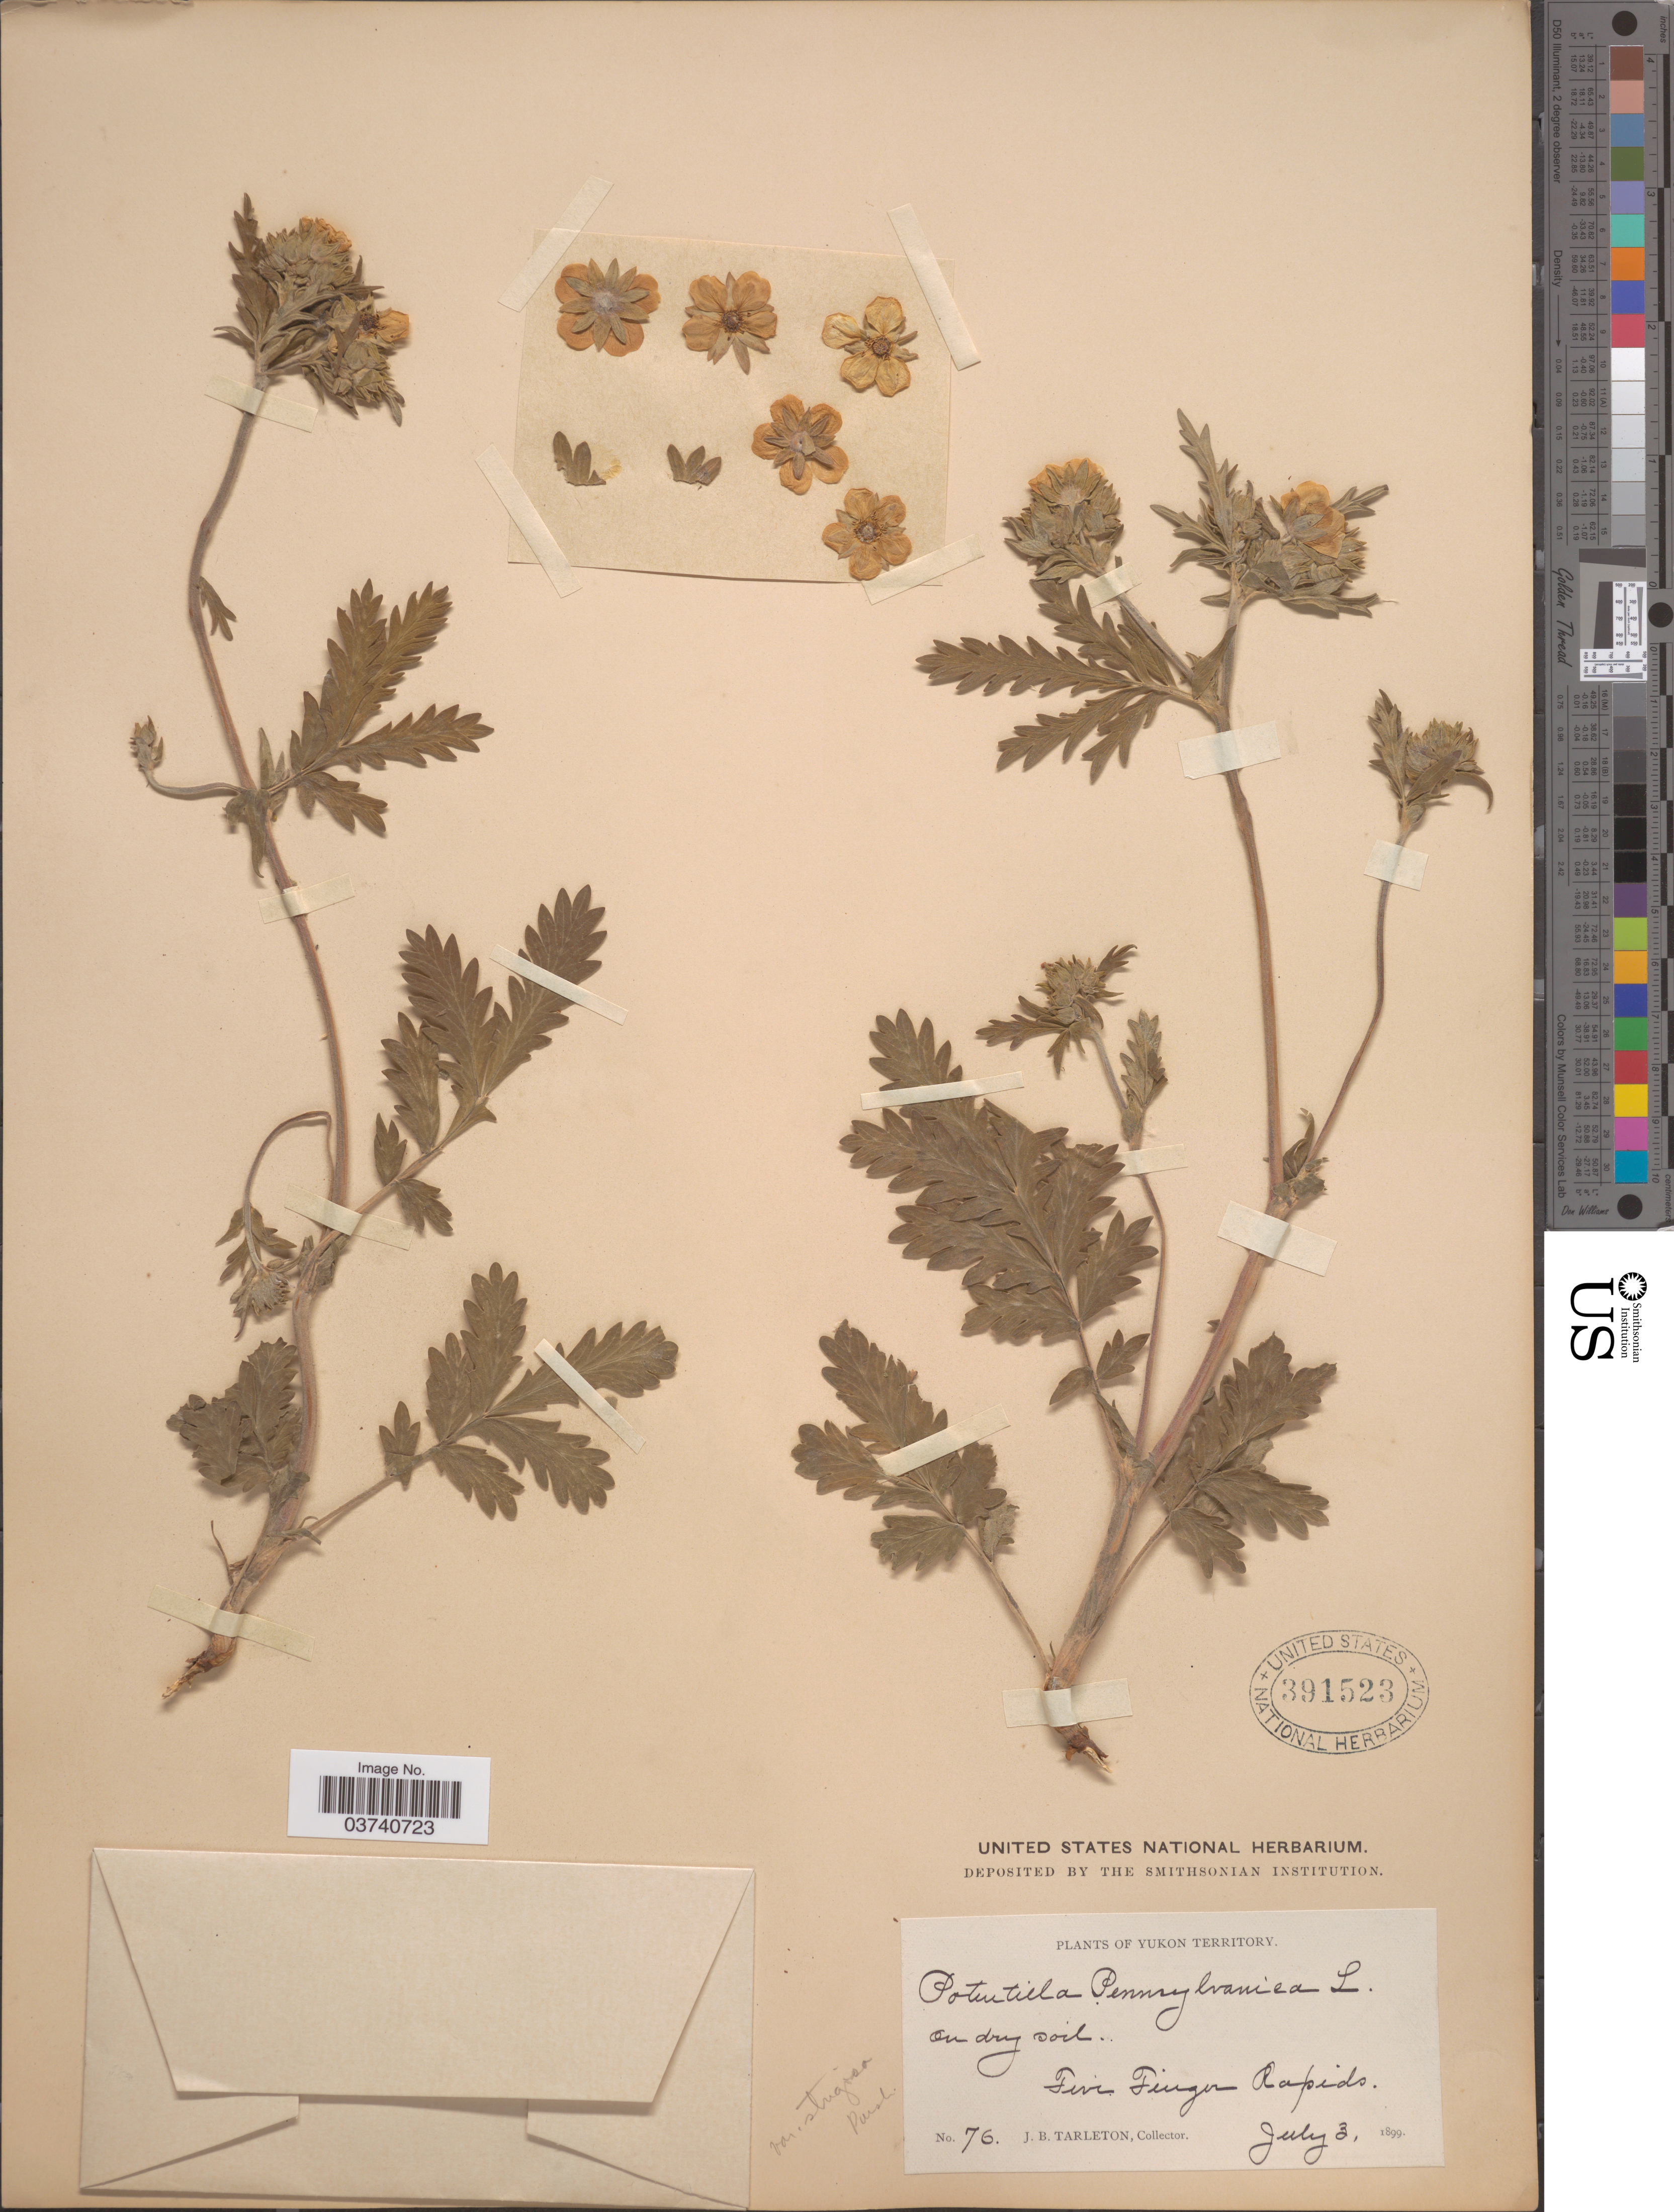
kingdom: Plantae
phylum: Tracheophyta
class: Magnoliopsida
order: Rosales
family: Rosaceae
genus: Potentilla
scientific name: Potentilla pensylvanica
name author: L.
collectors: J. Tarleton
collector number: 76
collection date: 1899-07-03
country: Canada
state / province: Yukon Territory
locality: Five Finger Rapids.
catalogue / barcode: US 391523